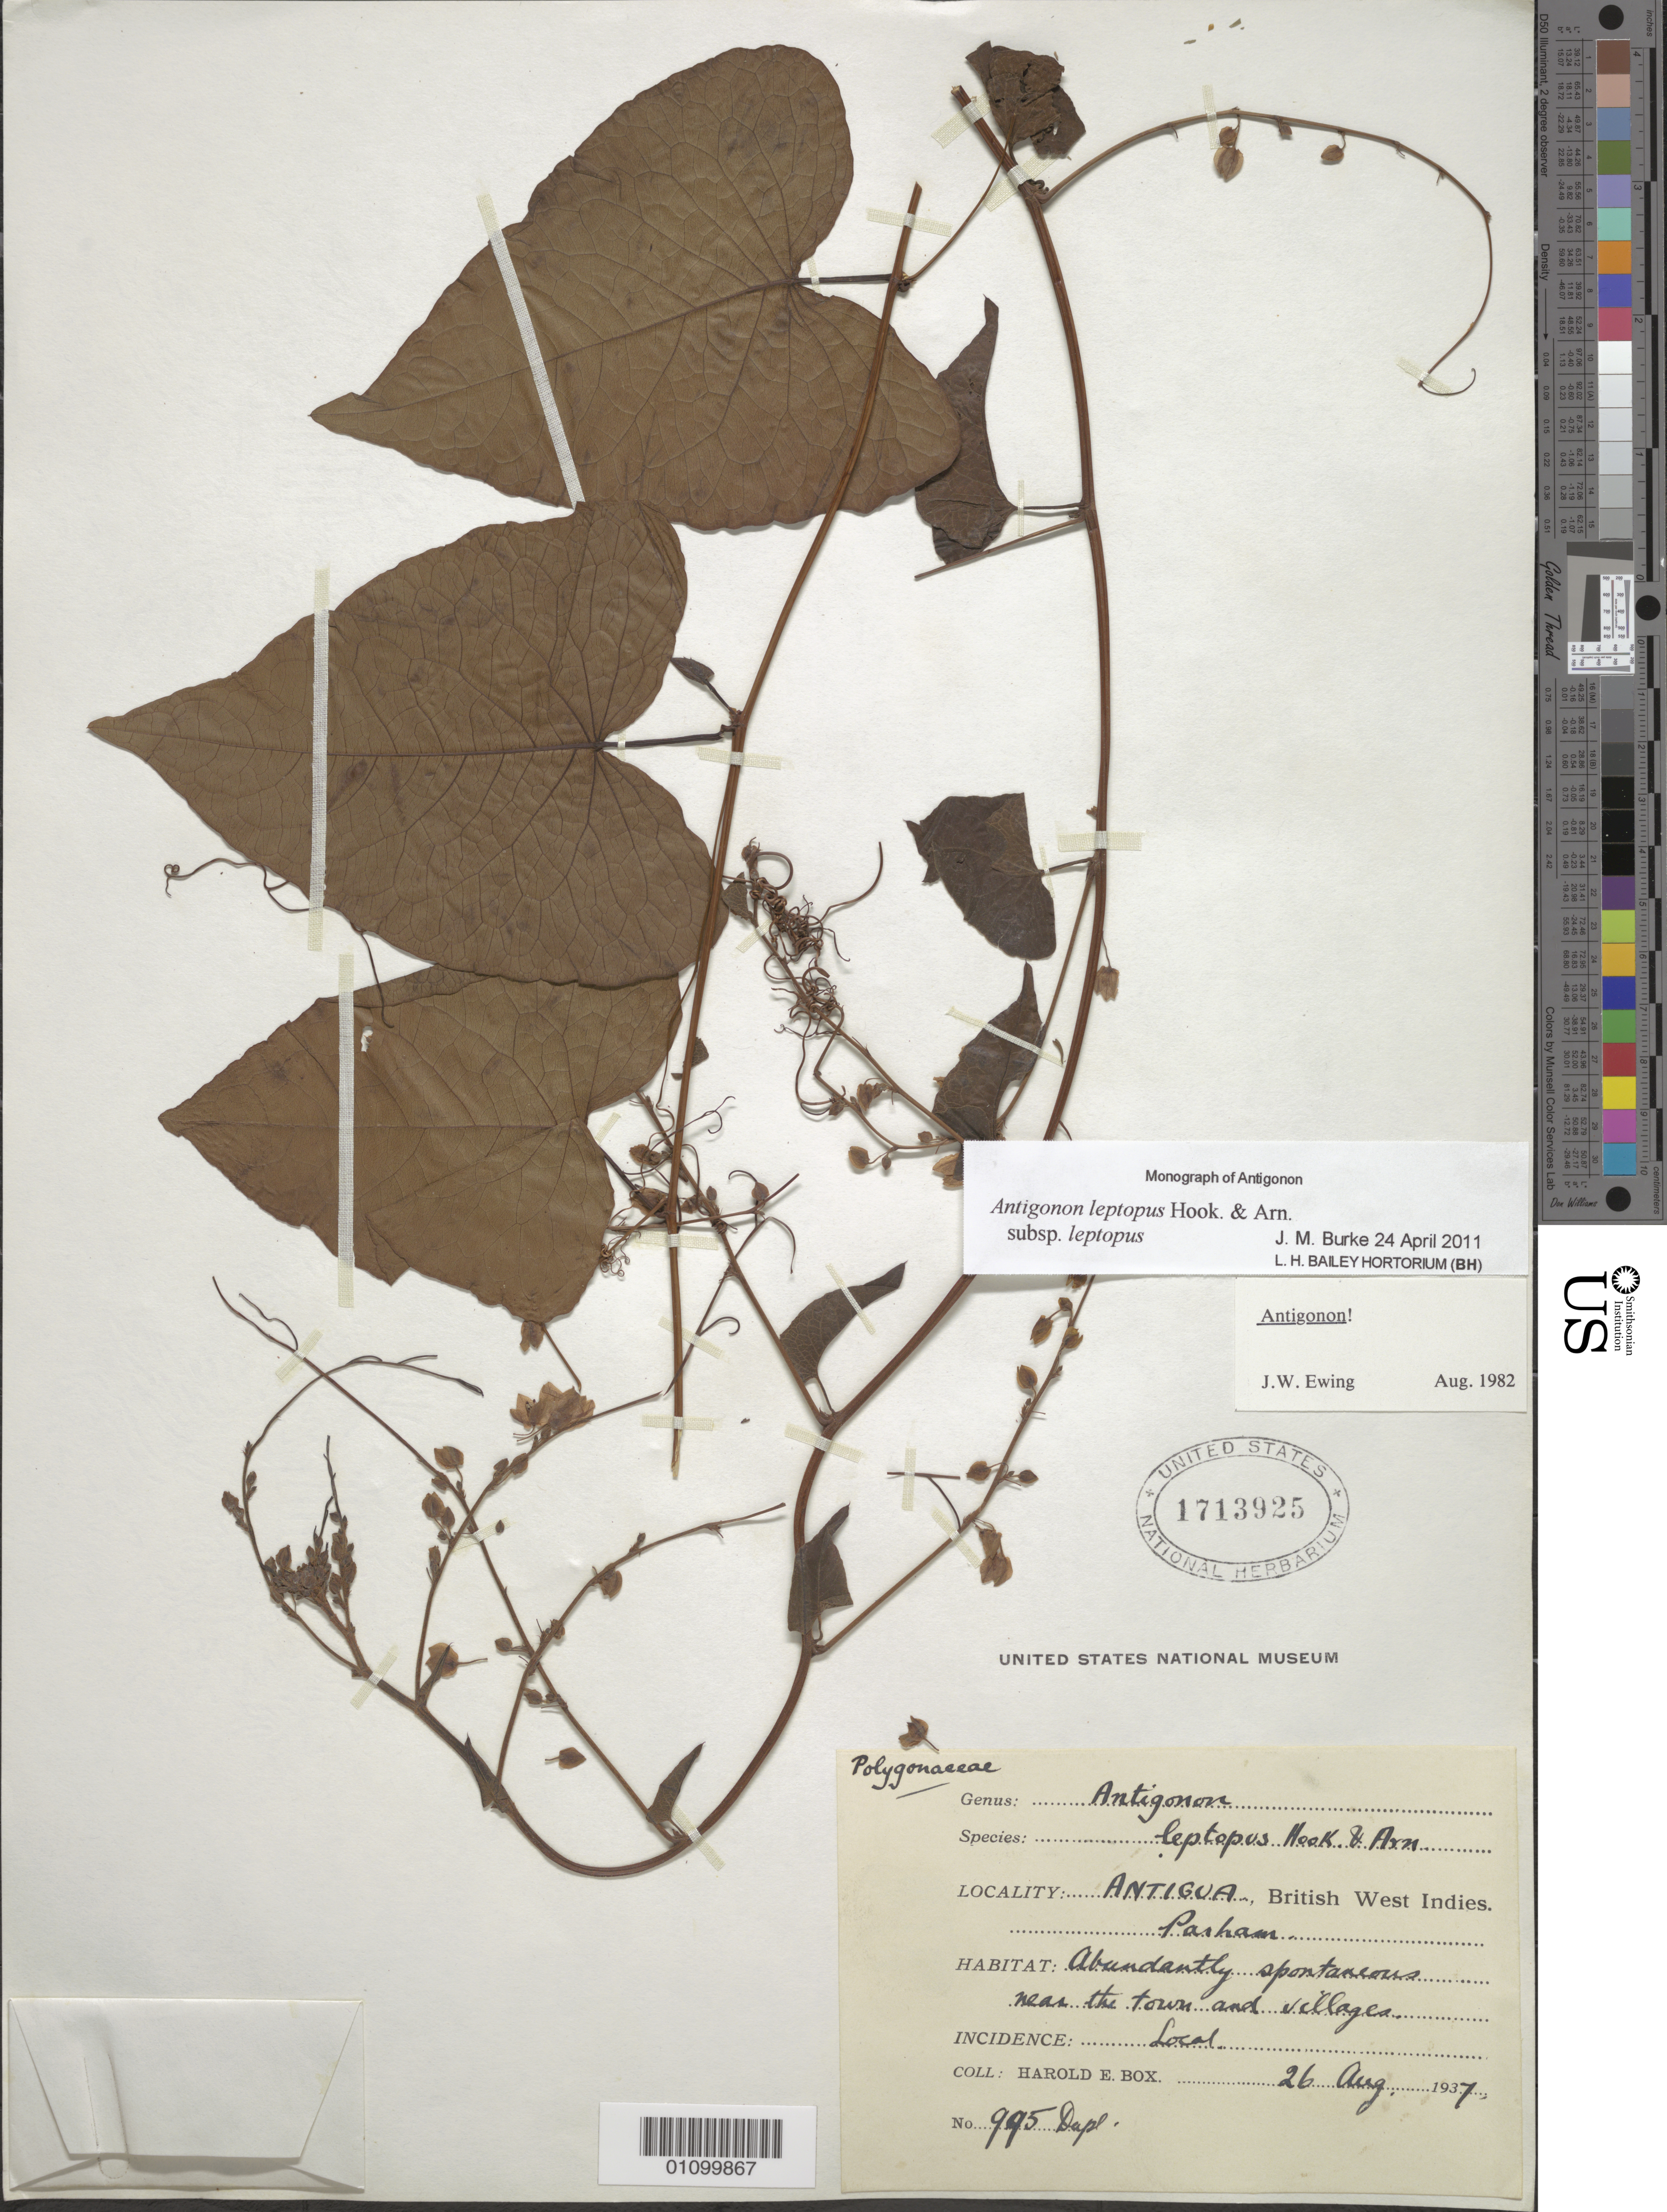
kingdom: Plantae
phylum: Tracheophyta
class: Magnoliopsida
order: Caryophyllales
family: Polygonaceae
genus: Antigonon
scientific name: Antigonon leptopus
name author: Hook. & Arn.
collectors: H. E. Box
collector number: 995 dupl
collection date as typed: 26 Aug 1937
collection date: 1937-08-26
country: Antigua and Barbuda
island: Antigua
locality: Abundantly spontaneous near the town and village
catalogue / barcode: US 1713925